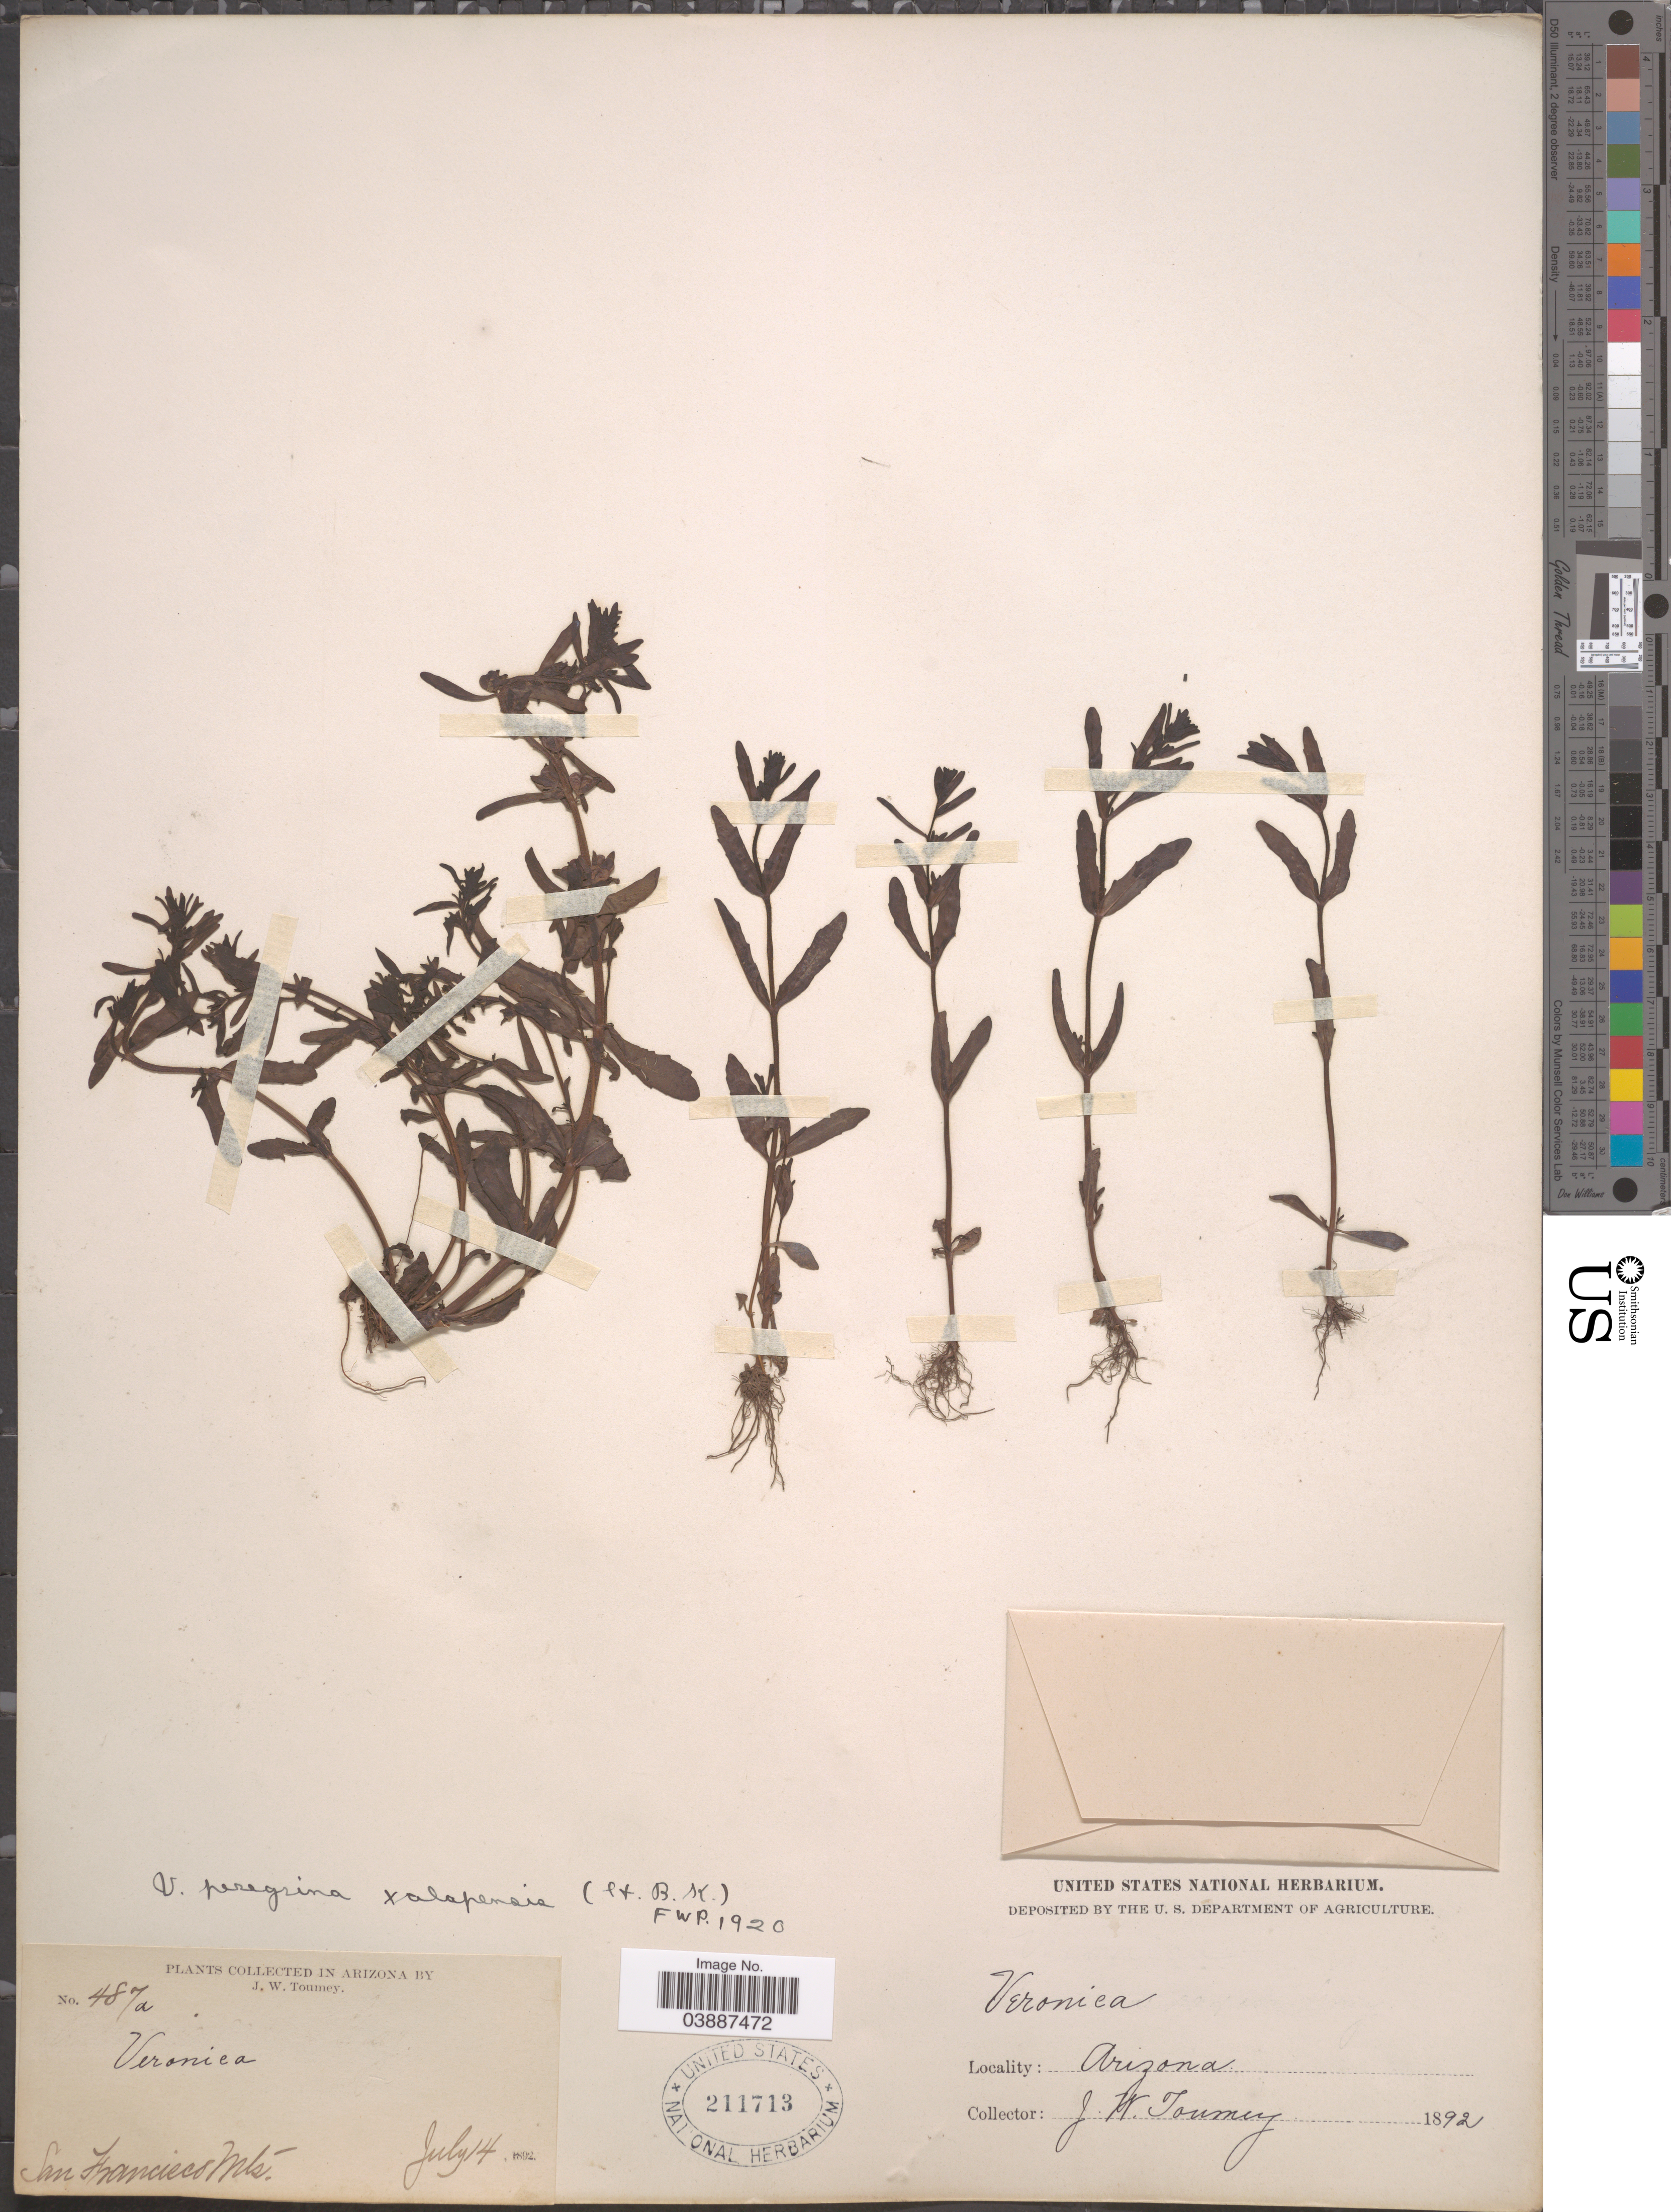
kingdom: Plantae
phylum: Tracheophyta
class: Magnoliopsida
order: Lamiales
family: Plantaginaceae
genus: Veronica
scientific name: Veronica xalapensis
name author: Kunth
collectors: J. W. Toumey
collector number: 487a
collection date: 1892-07-14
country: United States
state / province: Arizona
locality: San Francisco Mts.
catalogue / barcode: US 211713